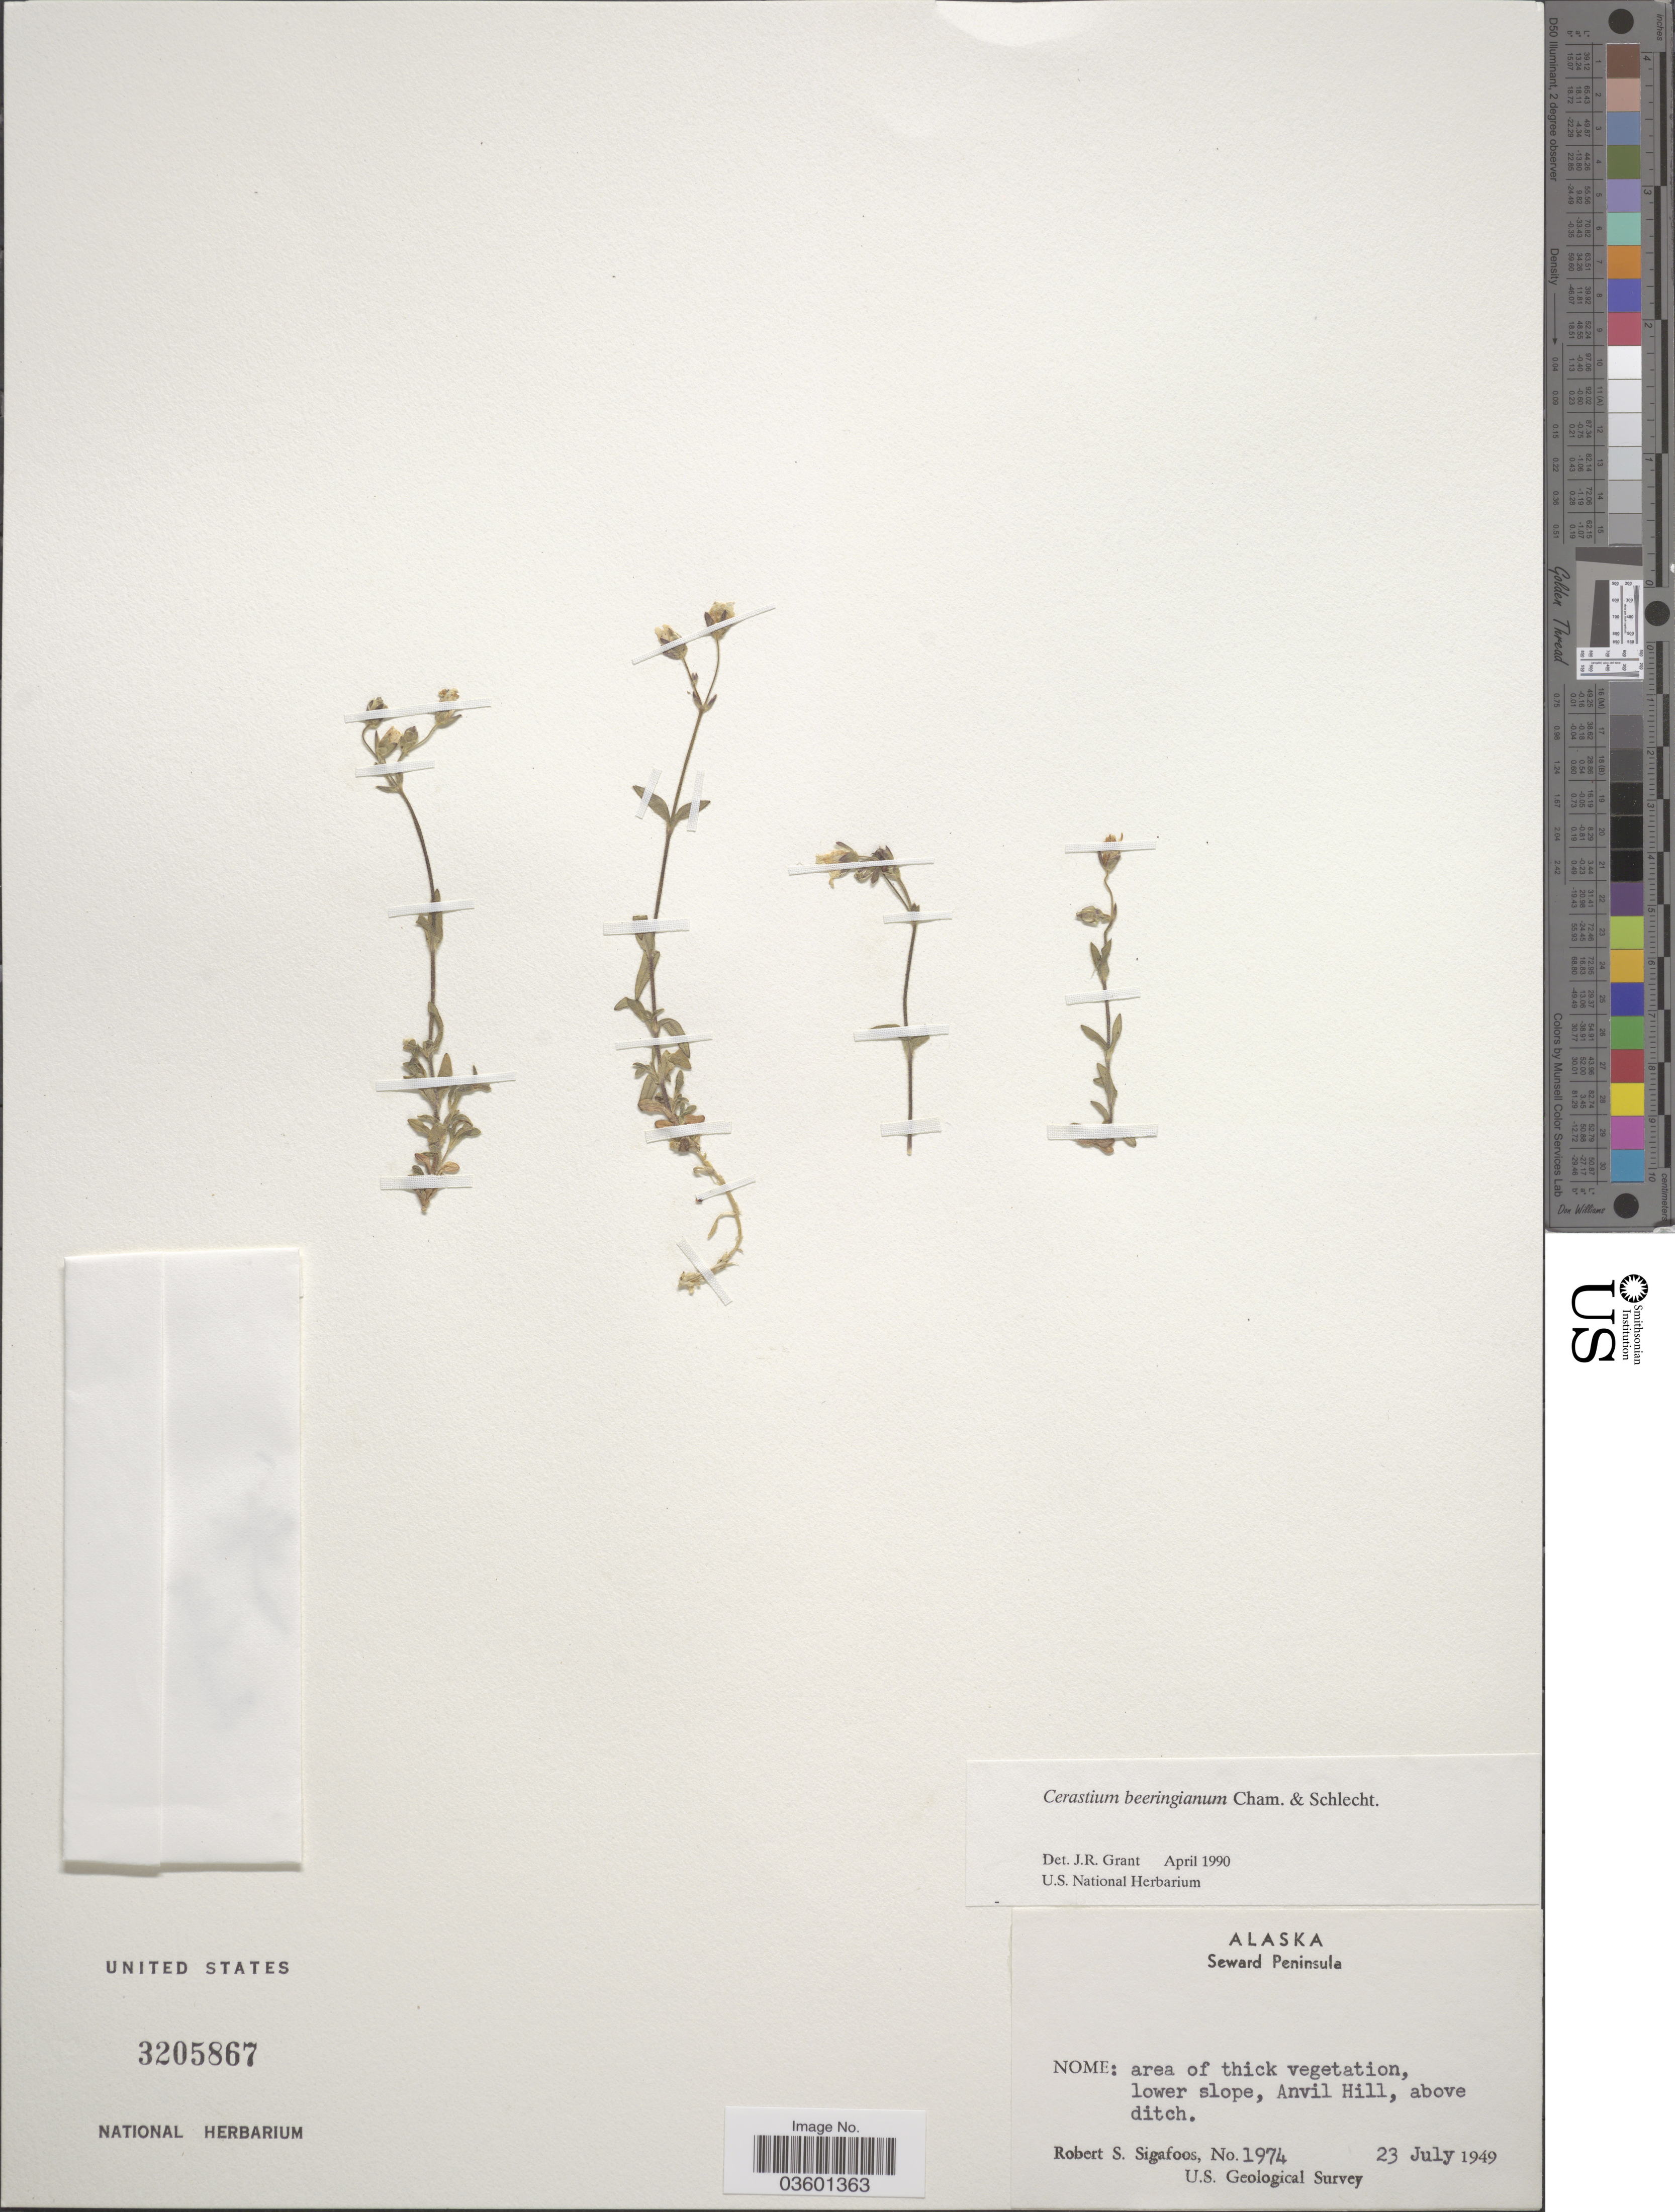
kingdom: Plantae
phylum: Tracheophyta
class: Magnoliopsida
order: Caryophyllales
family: Caryophyllaceae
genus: Cerastium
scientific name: Cerastium beeringianum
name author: Cham. & Schltdl.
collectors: R. Sigafoos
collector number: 1974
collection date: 1949-07-23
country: United States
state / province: Alaska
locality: Seward Peninsula. Nome: area of thick vegetation, lower slope, Anvil Hill, above ditch.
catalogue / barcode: US 3205867